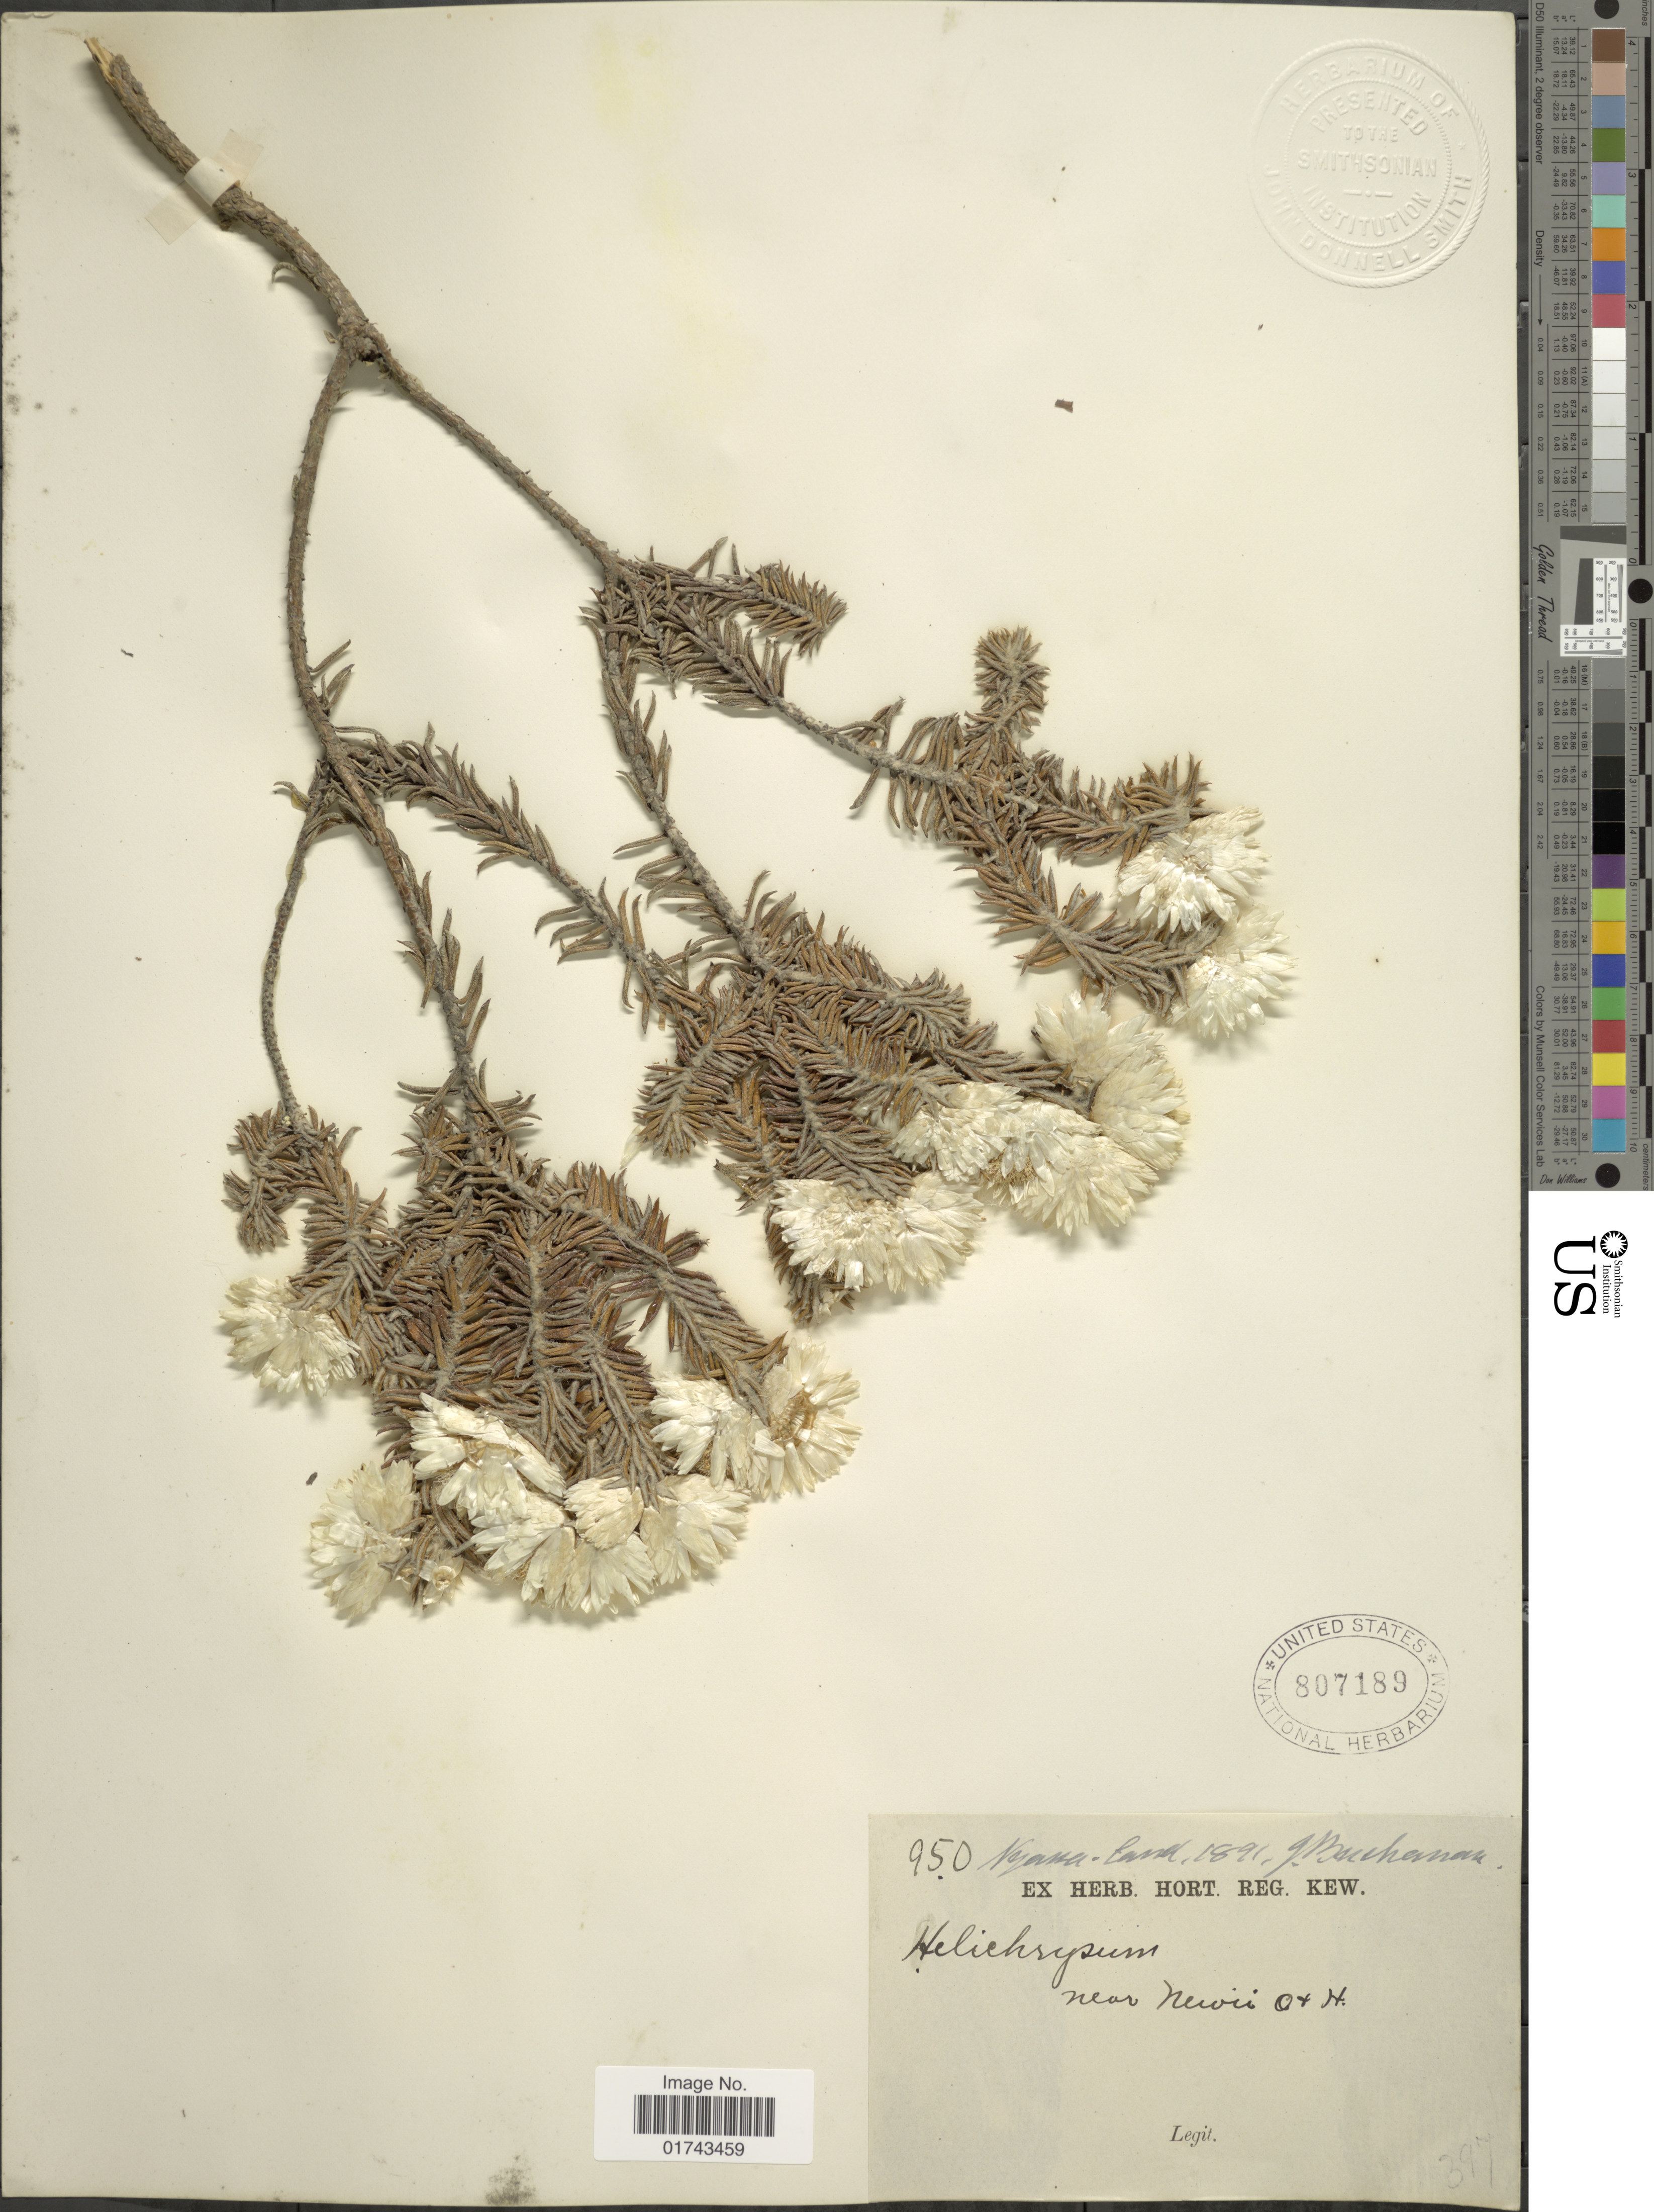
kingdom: Plantae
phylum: Tracheophyta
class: Magnoliopsida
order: Asterales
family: Asteraceae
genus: Helichrysum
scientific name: Helichrysum newii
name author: Oliv. & Hiern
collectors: J. Buchanan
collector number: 950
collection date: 1891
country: Malawi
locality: Nyassa-land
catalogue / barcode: US 807189